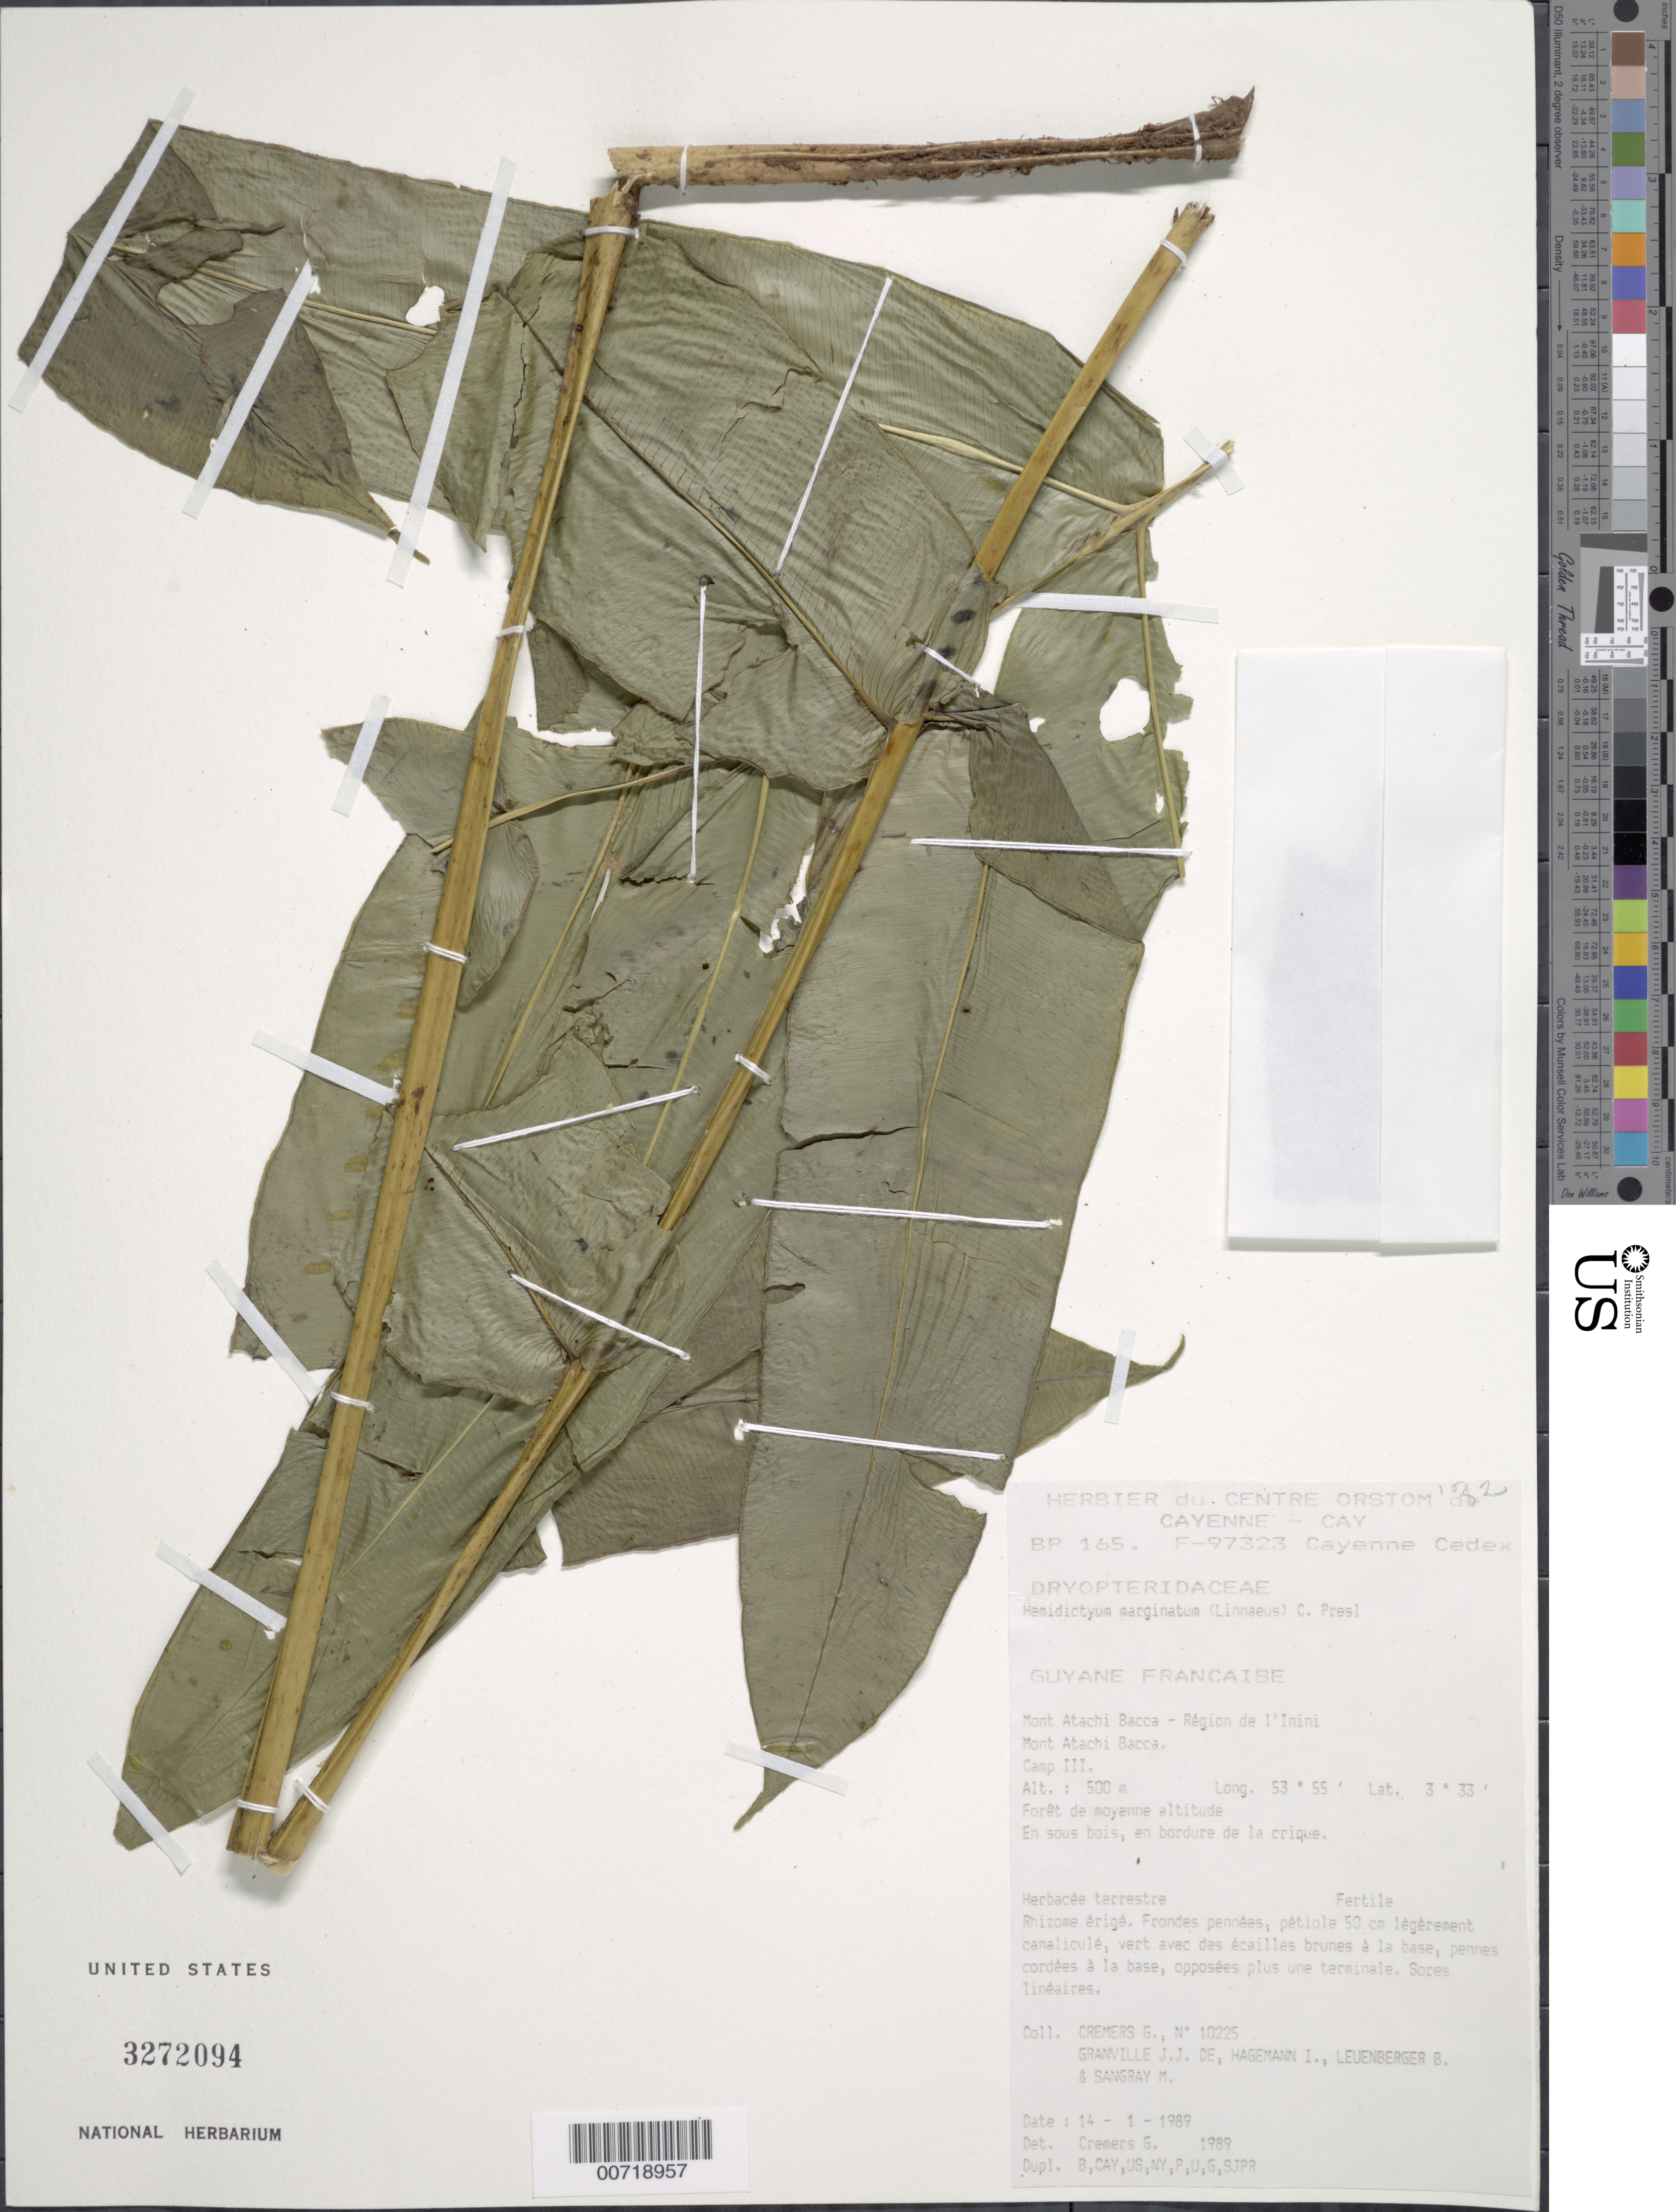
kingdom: Plantae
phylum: Tracheophyta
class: Polypodiopsida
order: Polypodiales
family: Hemidictyaceae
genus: Hemidictyum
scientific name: Hemidictyum marginatum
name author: (L.) C. Presl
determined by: Cremers, Georges A.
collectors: G. Cremers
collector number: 10225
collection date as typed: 14-Jan-89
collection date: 1989-01-14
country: French Guiana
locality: Mont Atachi Bacca, région de l'Inini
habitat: Forest, along creek; middle altitude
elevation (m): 500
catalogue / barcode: US 3272094